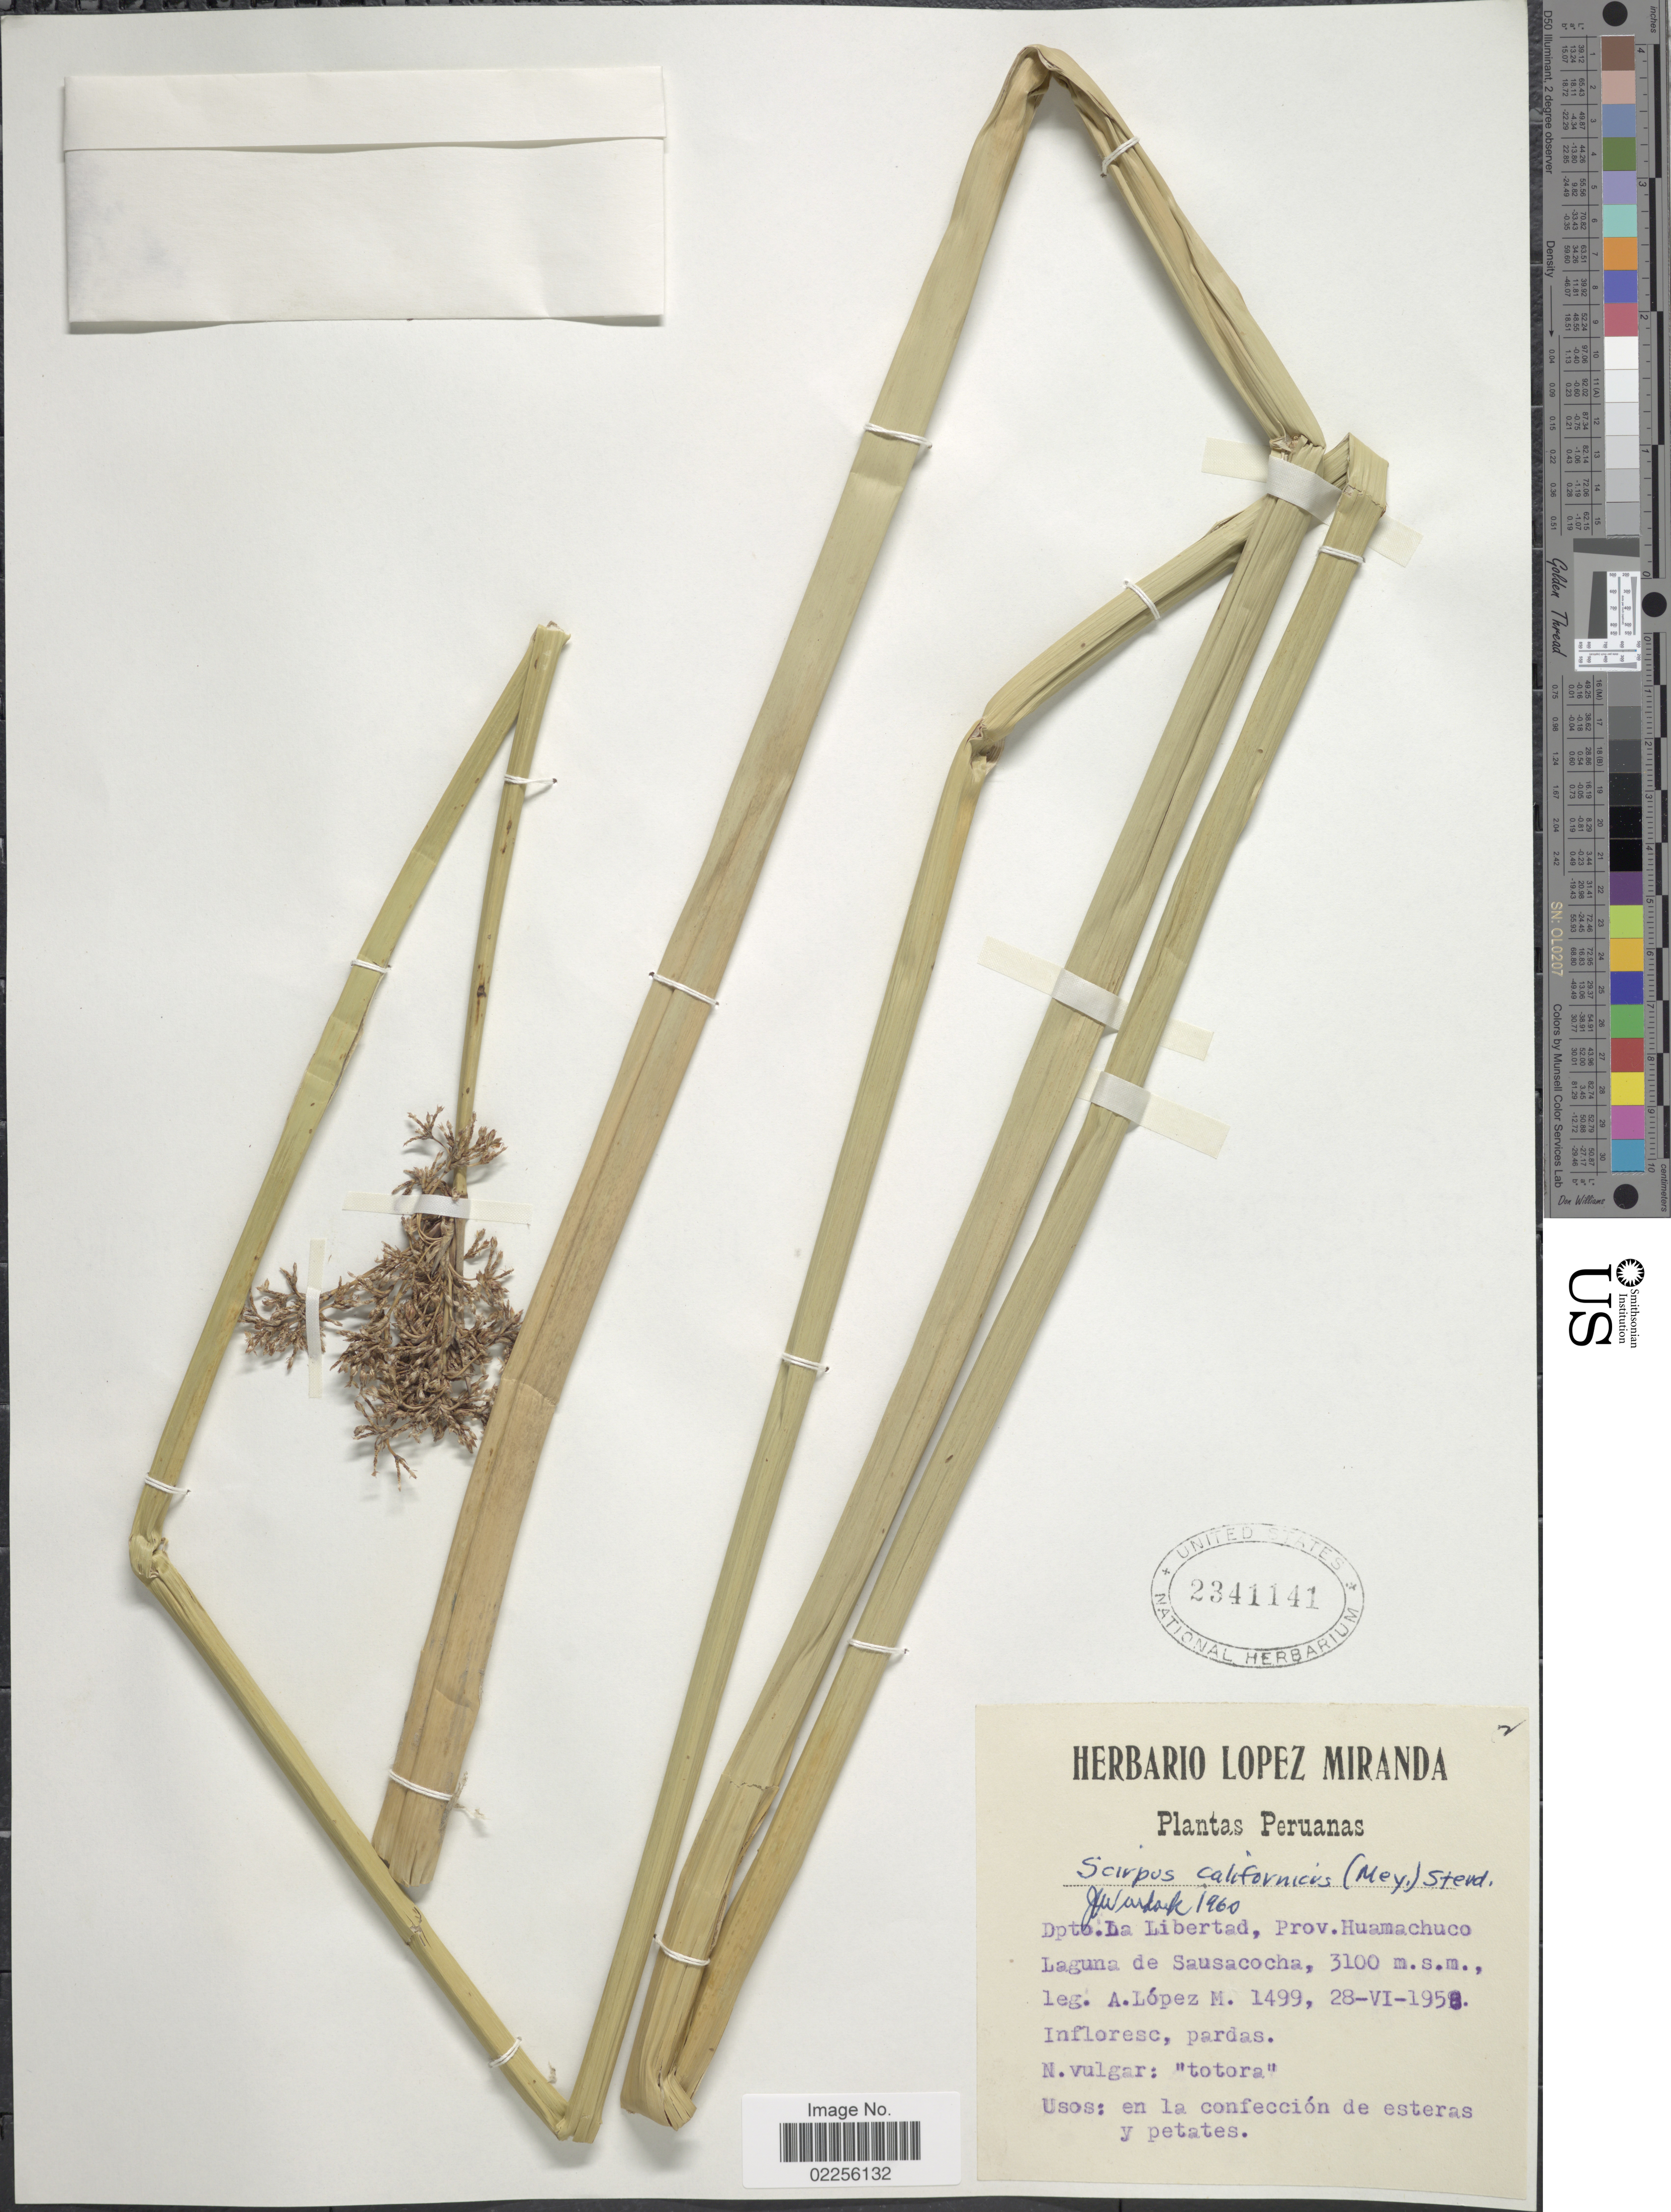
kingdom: Plantae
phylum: Tracheophyta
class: Liliopsida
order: Poales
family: Cyperaceae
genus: Schoenoplectus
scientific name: Schoenoplectus californicus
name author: (C.A. Mey.) Soják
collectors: A. López M.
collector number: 1499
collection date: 1958-06-28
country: Peru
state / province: La Libertad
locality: Dpto La Libertad, Prov. Huamachuco Laguna de Sausacocha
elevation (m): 3100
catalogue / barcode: US 2341141